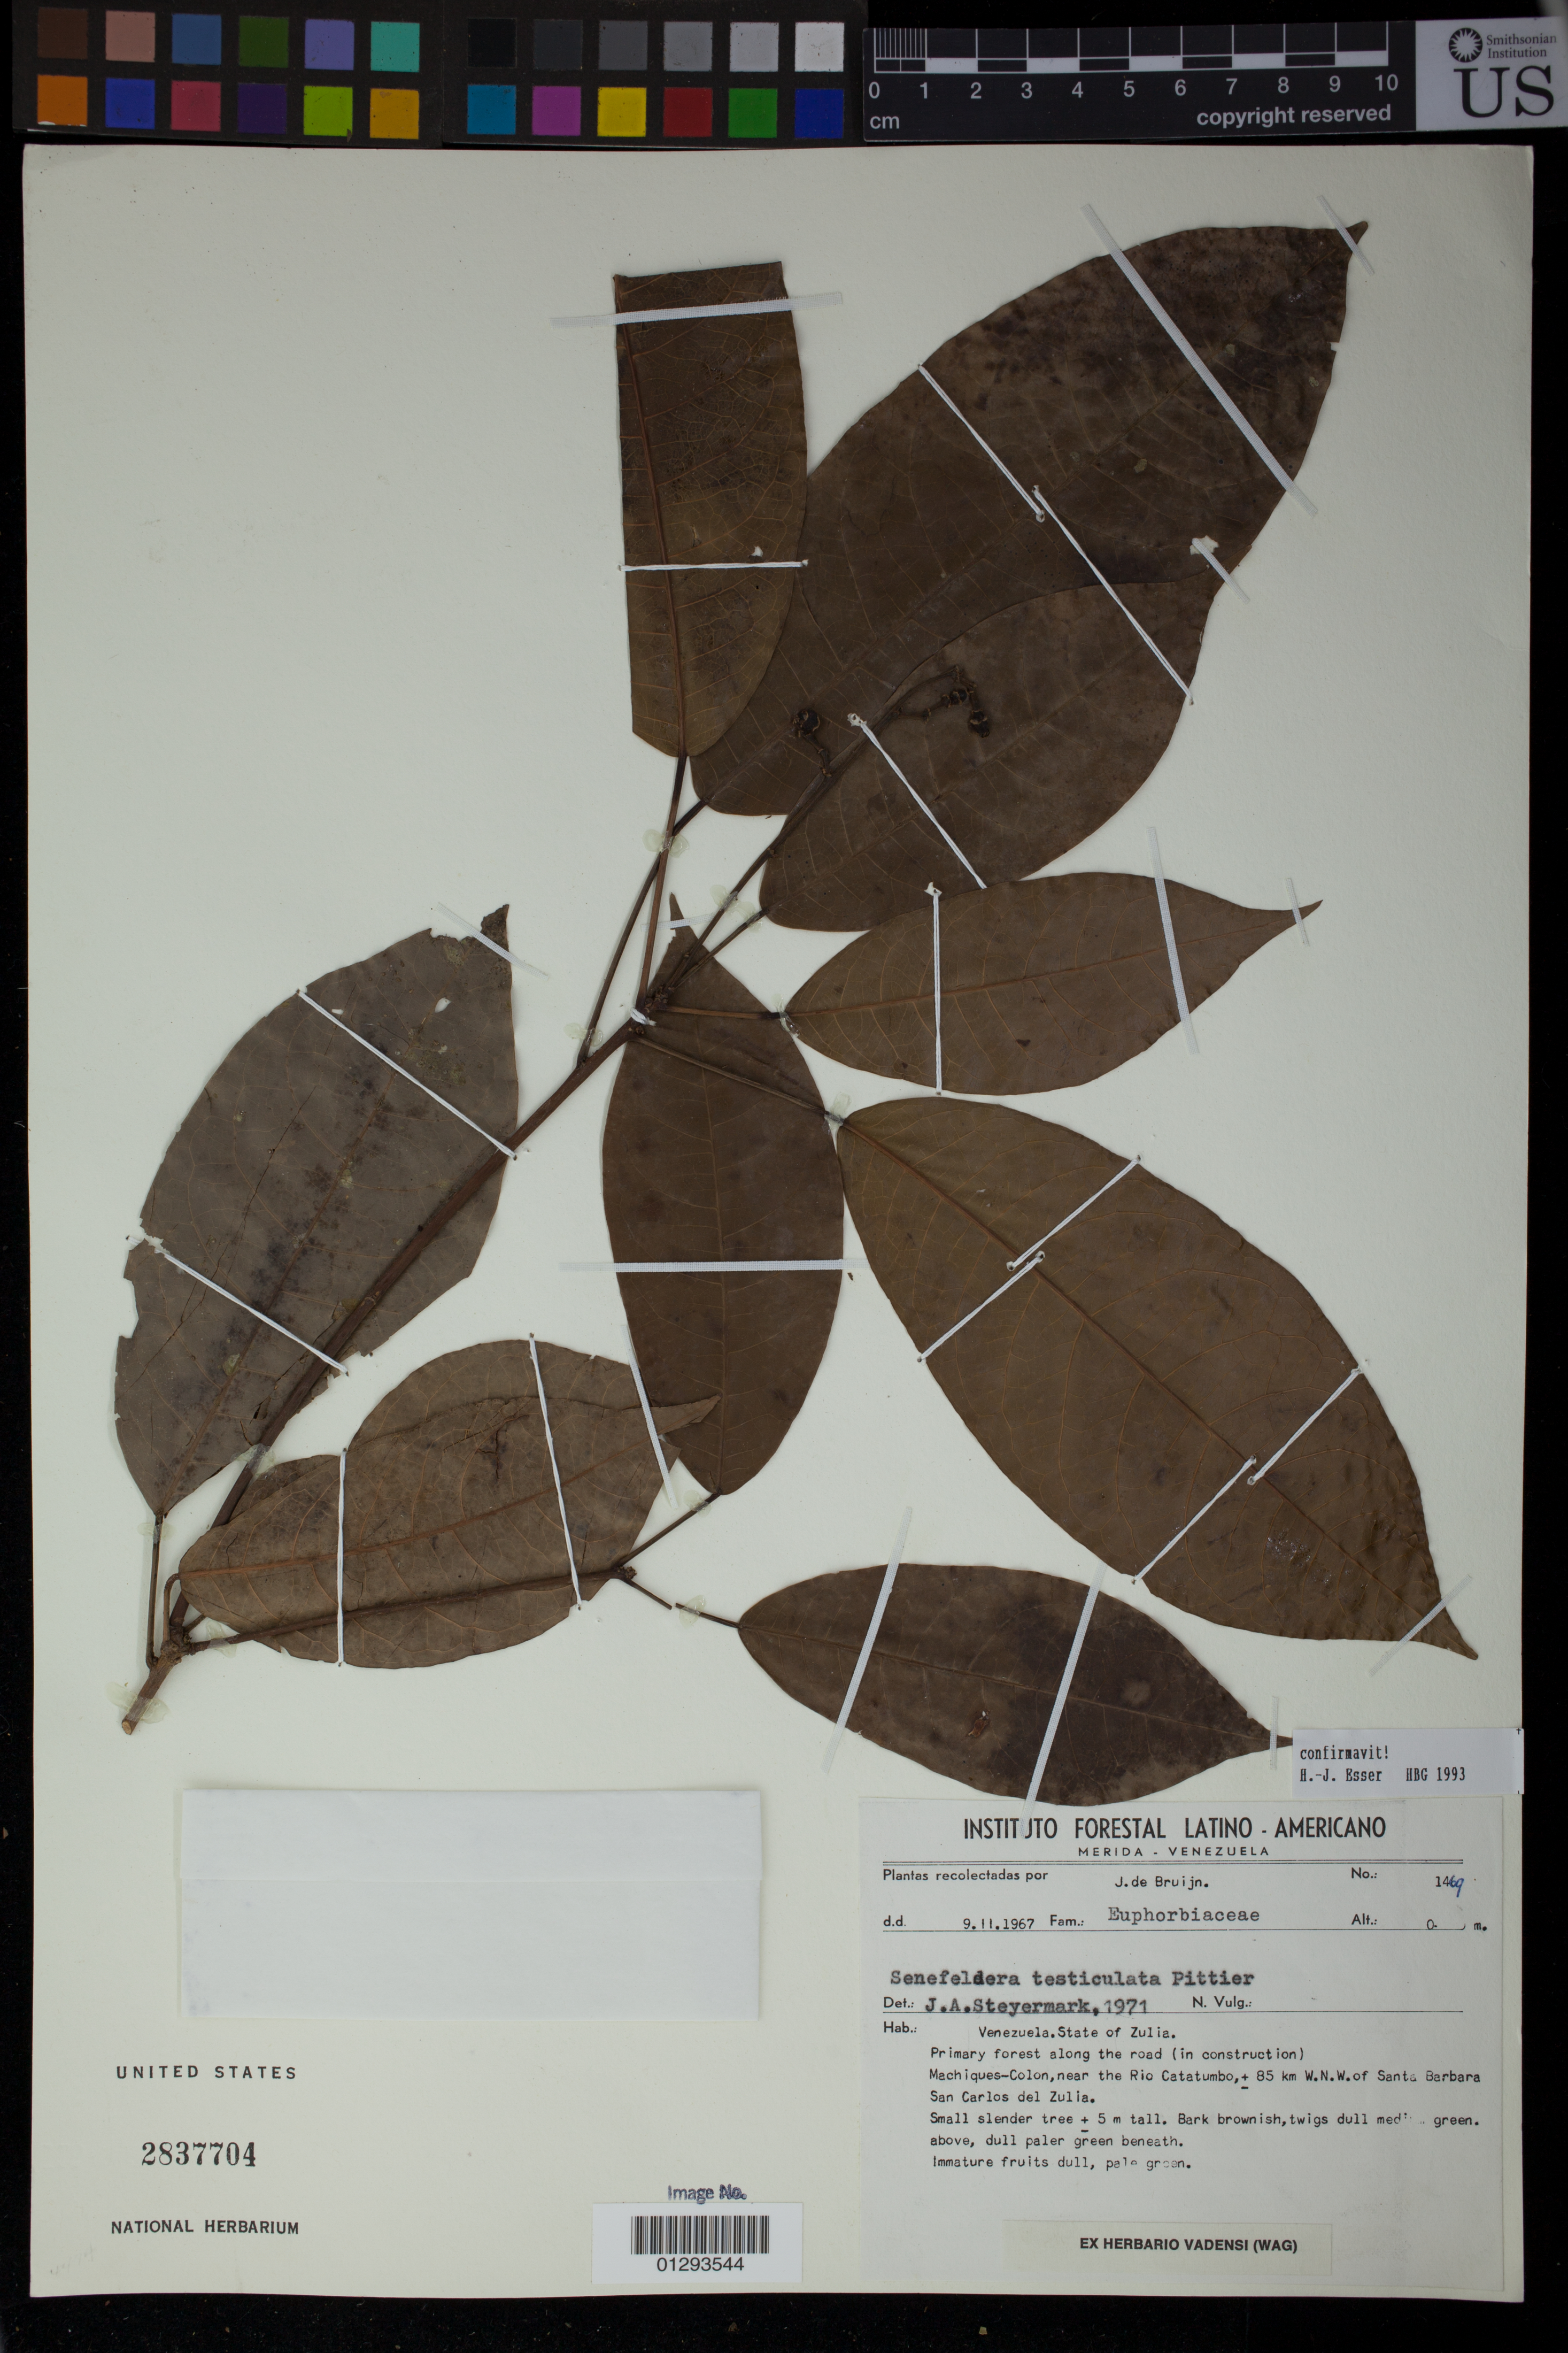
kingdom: Plantae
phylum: Tracheophyta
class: Magnoliopsida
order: Malpighiales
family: Euphorbiaceae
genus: Senefeldera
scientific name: Senefeldera testiculata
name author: Pittier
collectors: J. Bruijn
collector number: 1469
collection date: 1967-11-09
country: Venezuela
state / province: Zulia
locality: Machiques-Colon, near the Rio Catatumba, 85 km W.N.W. of Santa Barbara San Carlos del Zulia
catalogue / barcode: US 2837704